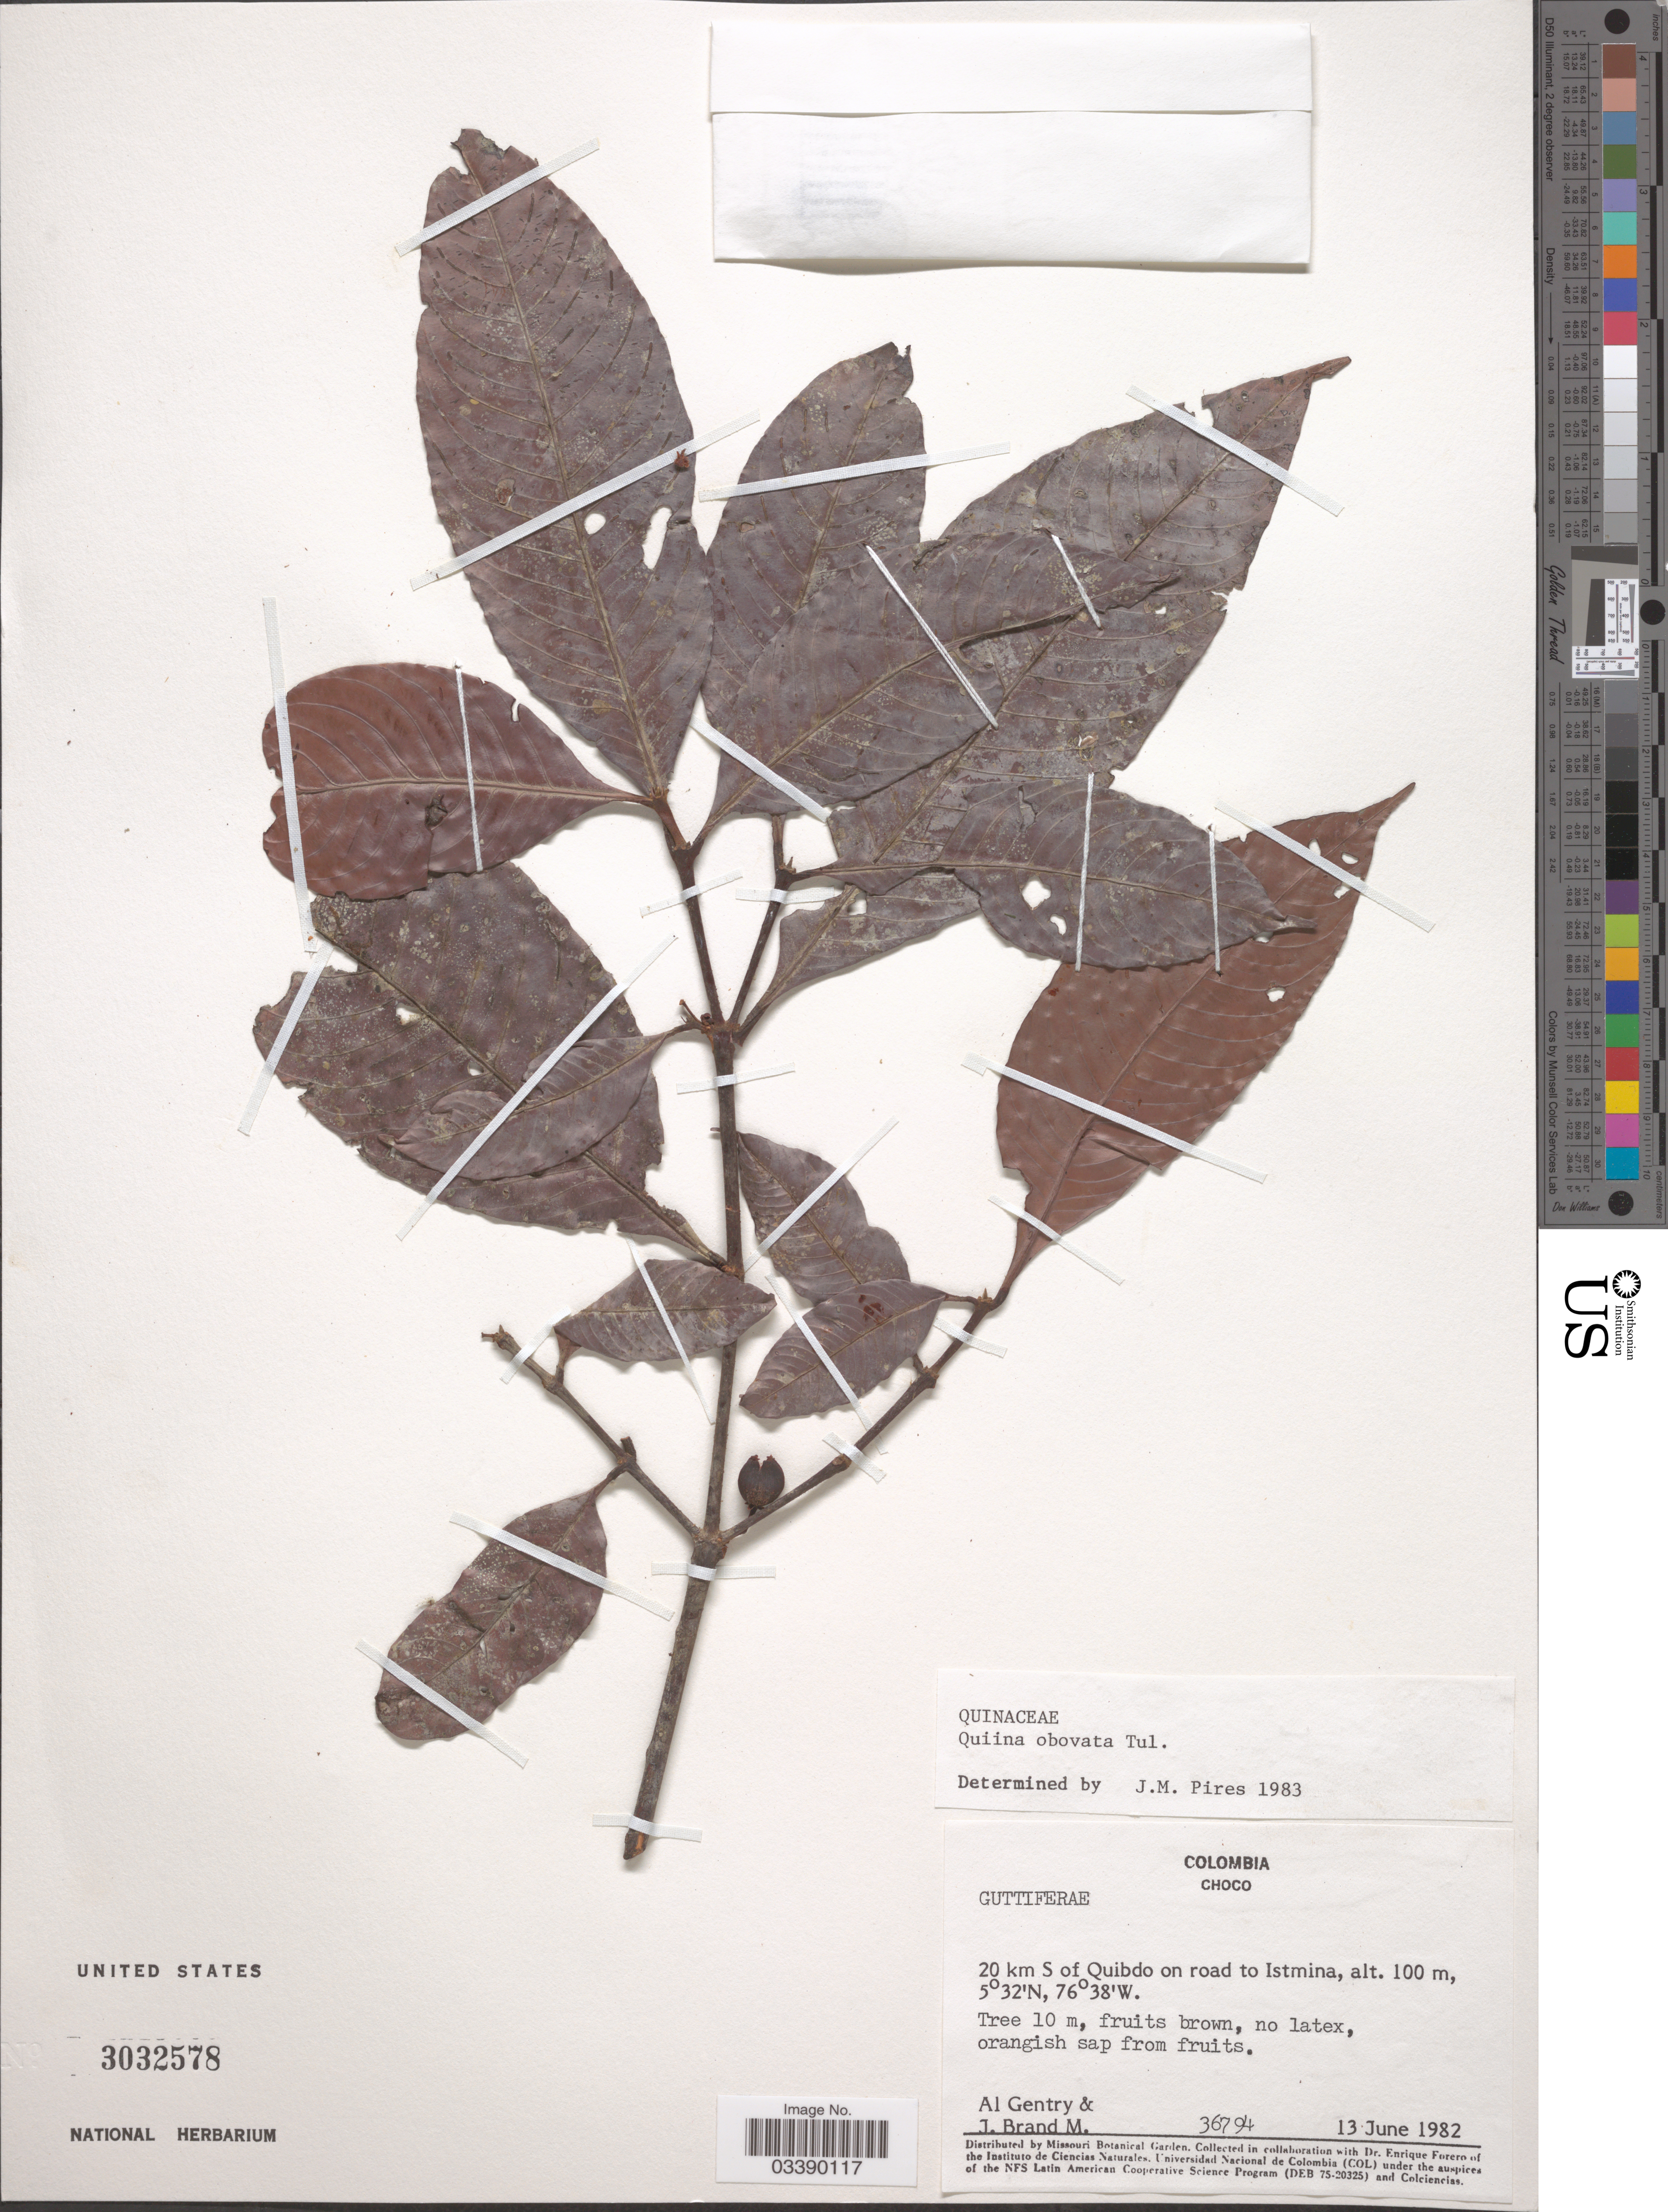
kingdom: Plantae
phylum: Tracheophyta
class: Magnoliopsida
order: Malpighiales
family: Quiinaceae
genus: Quiina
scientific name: Quiina obovata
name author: Tul.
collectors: A. H. Gentry & J. Brand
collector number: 36794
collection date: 1982-06-13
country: Colombia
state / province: Chocó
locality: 20 km S of Quibdo on road to Istmina.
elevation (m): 100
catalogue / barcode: US 3032578